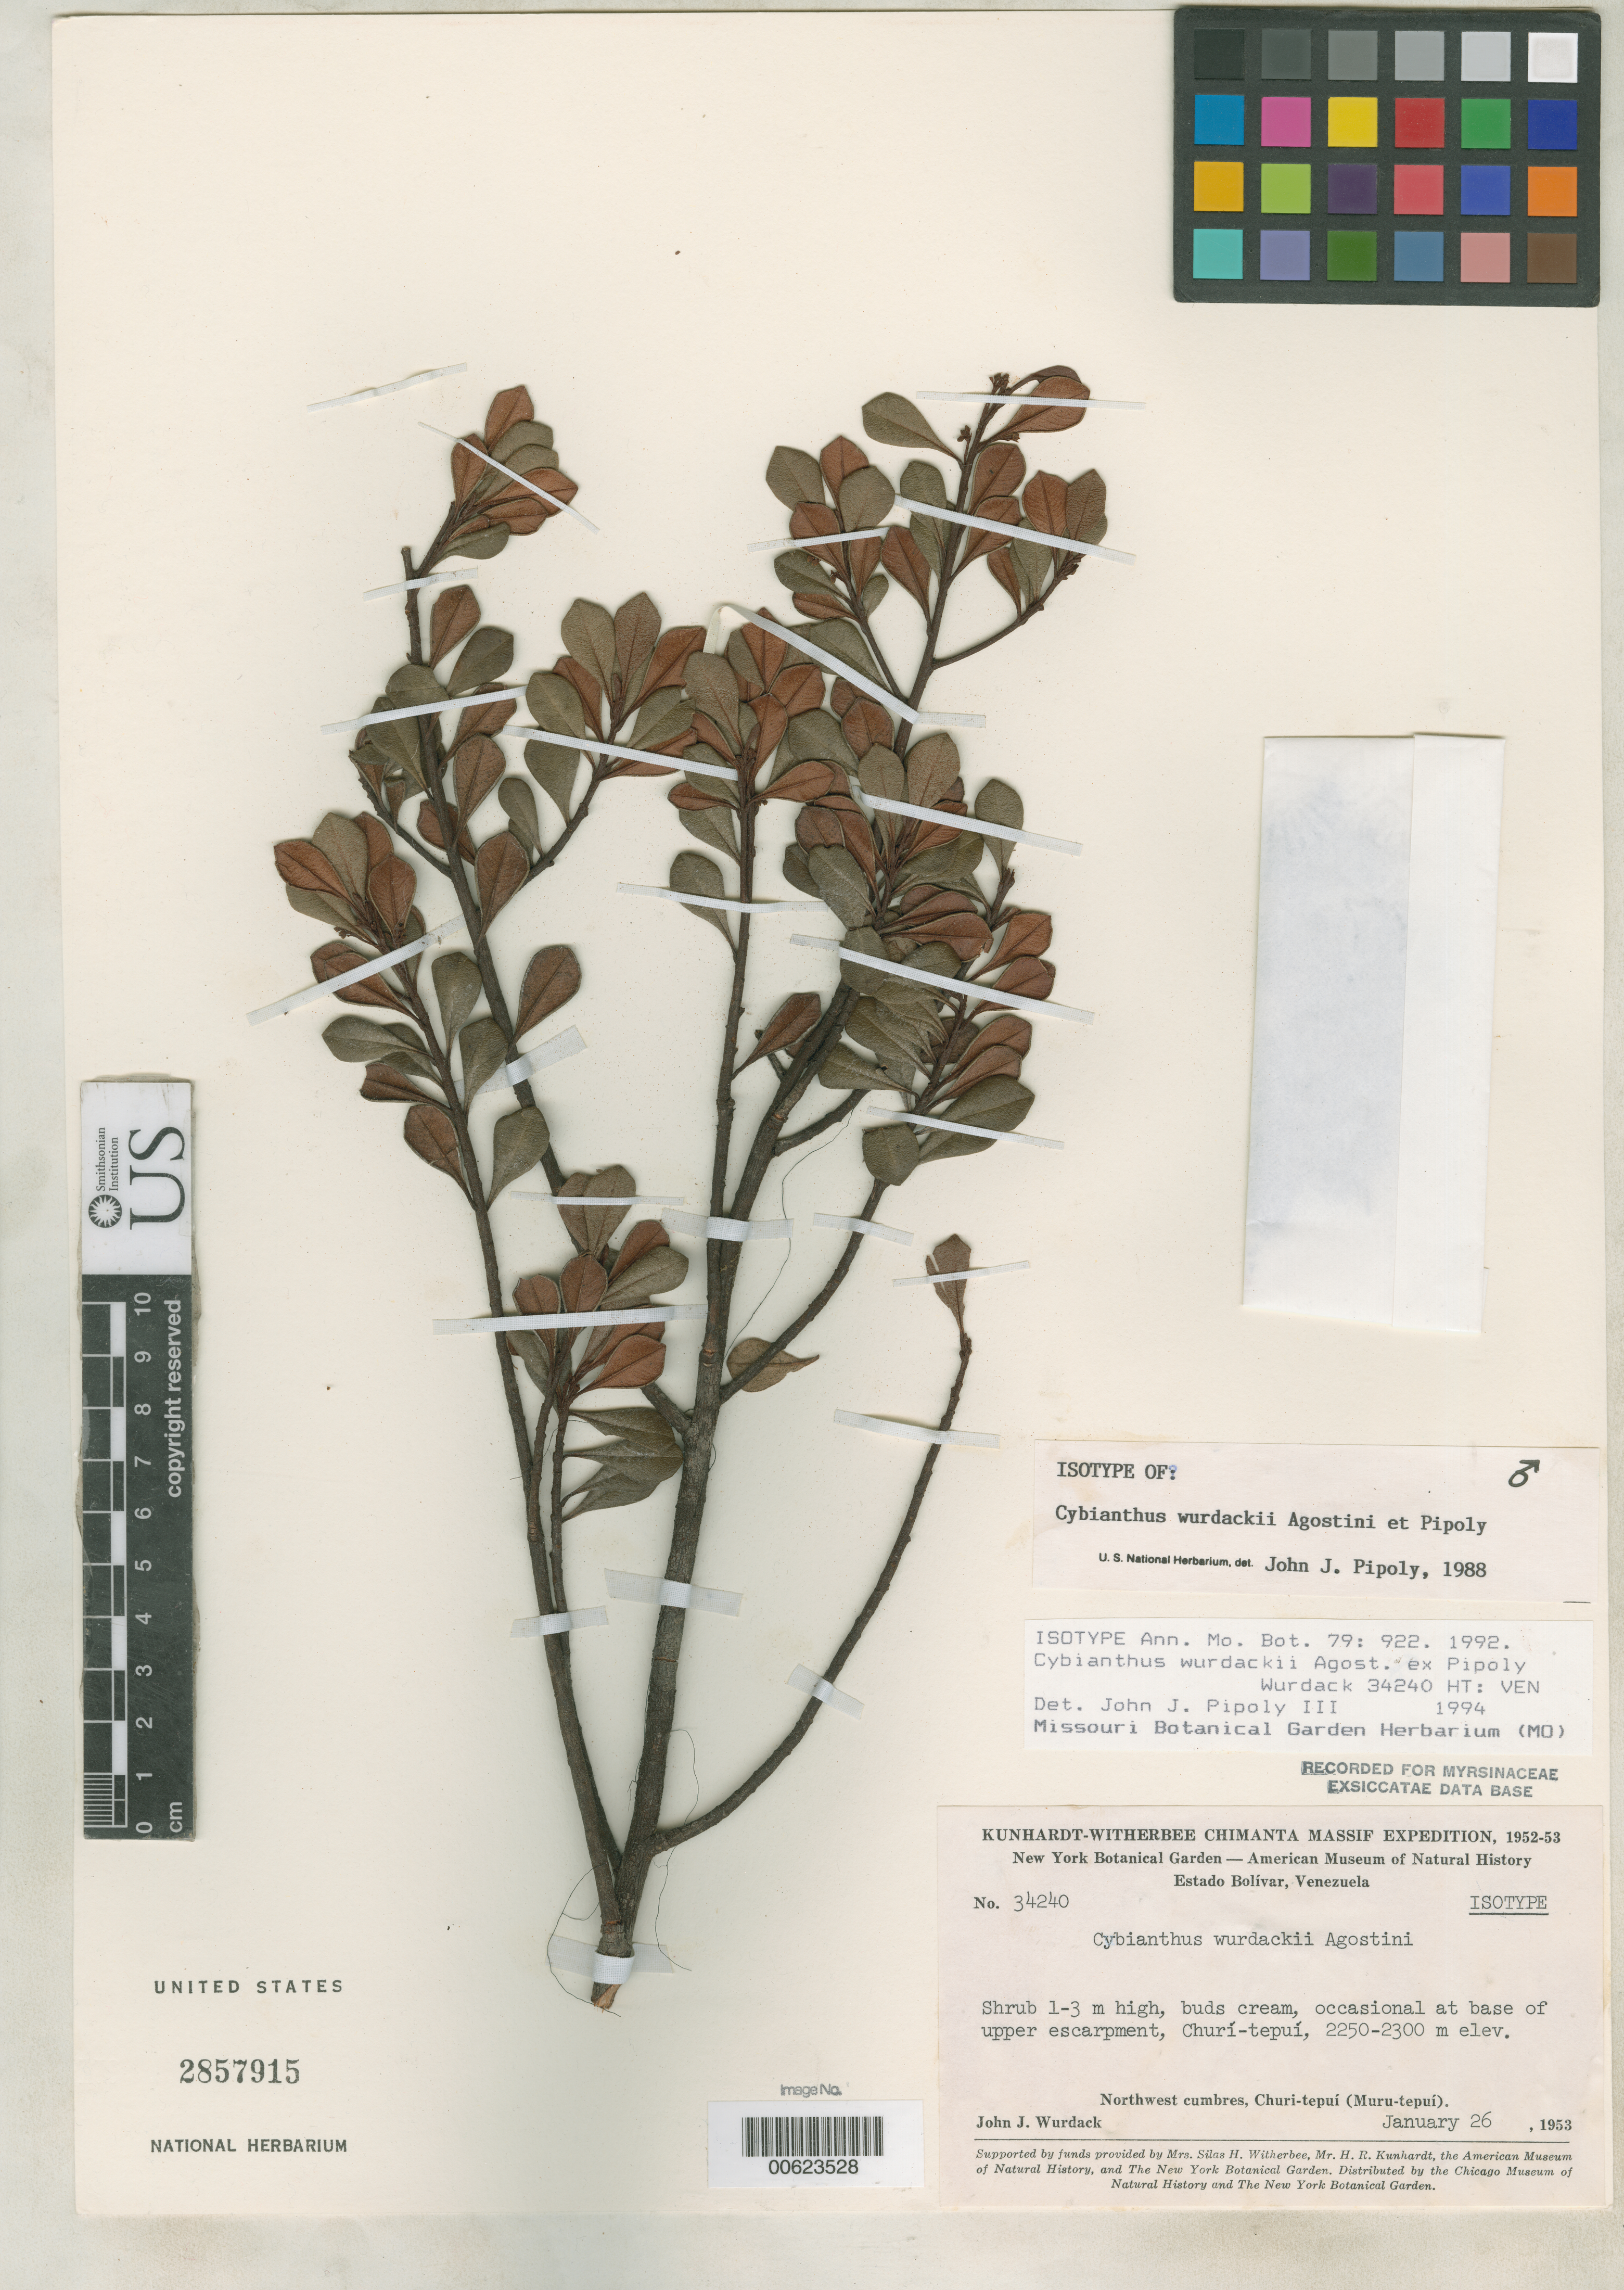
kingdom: Plantae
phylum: Tracheophyta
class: Magnoliopsida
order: Ericales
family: Primulaceae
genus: Cybianthus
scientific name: Cybianthus wurdackii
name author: G. Agostini ex Pipoly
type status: Isotype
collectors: J. J. Wurdack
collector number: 34240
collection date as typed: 26 Jan 1953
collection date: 1953-01-26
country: Venezuela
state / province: Bolivar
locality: NW Cumbres, Churi-tepui, Muru-tepui.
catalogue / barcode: US 2857915